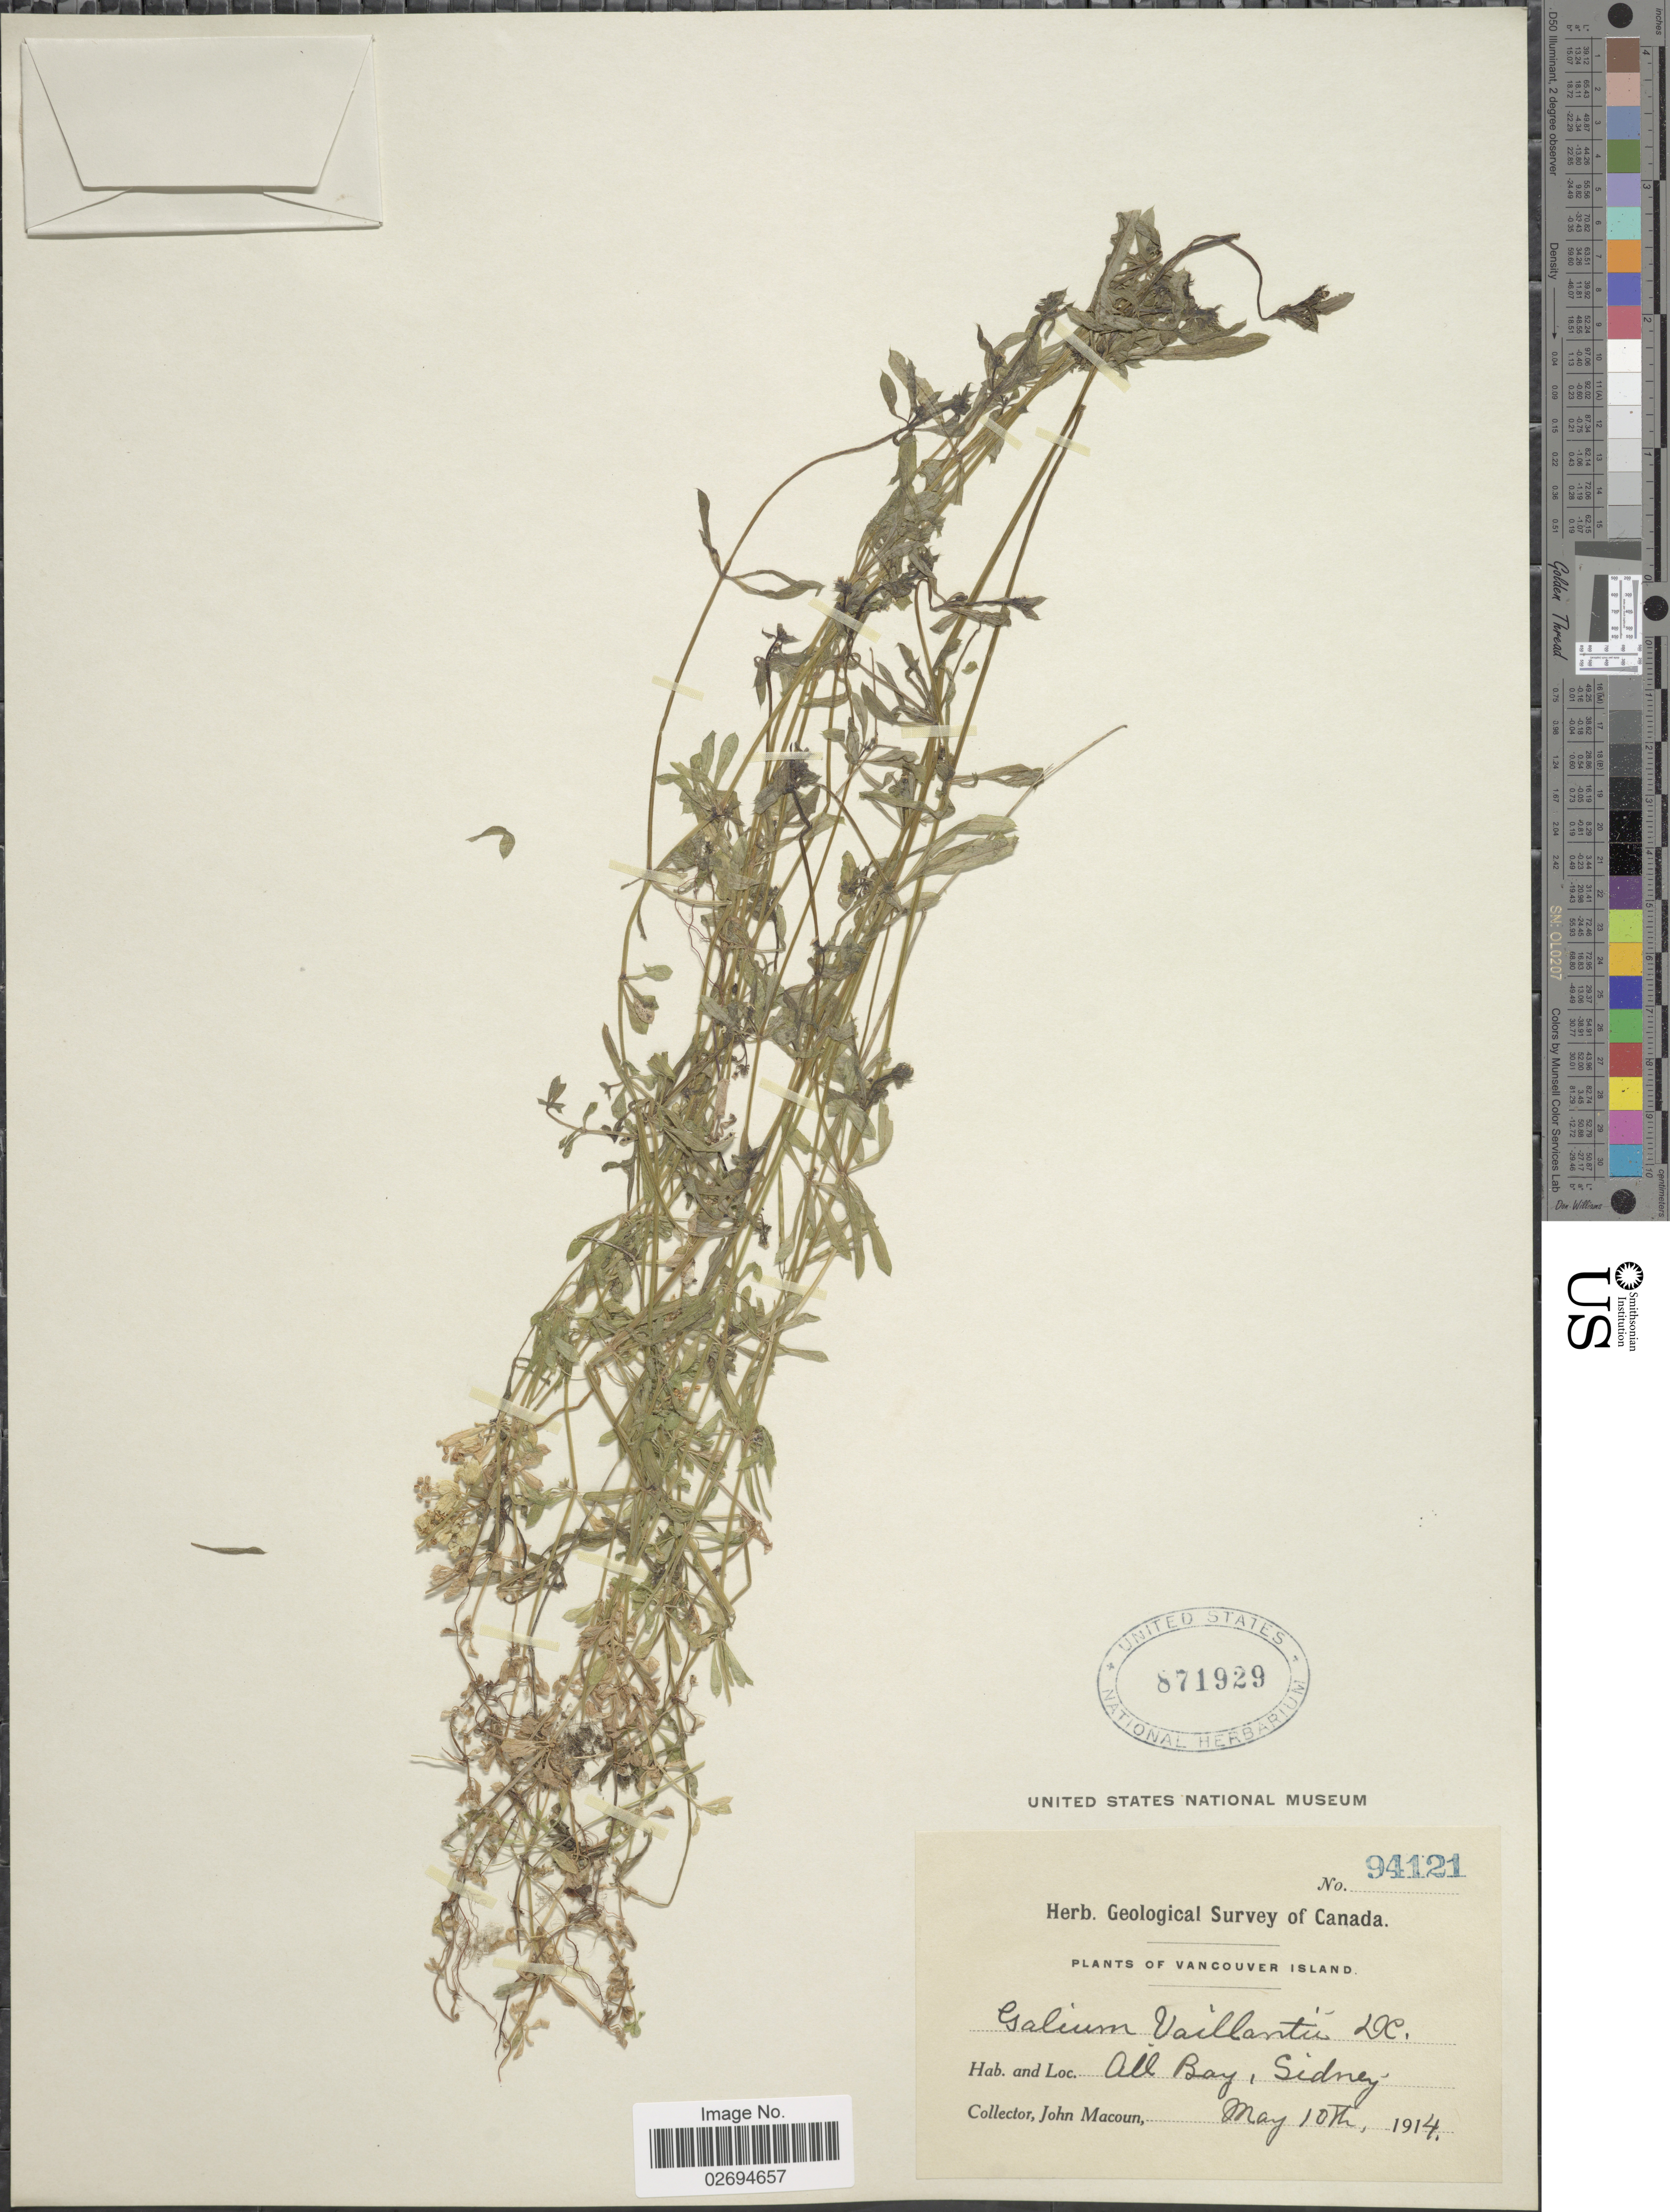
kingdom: Plantae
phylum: Tracheophyta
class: Magnoliopsida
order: Gentianales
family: Rubiaceae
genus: Galium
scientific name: Galium vaillantii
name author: DC.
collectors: J. Macoun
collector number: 94121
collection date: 1914-05-10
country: Canada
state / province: British Columbia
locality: Vancouver Island, All Bay, Sidney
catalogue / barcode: US 871929